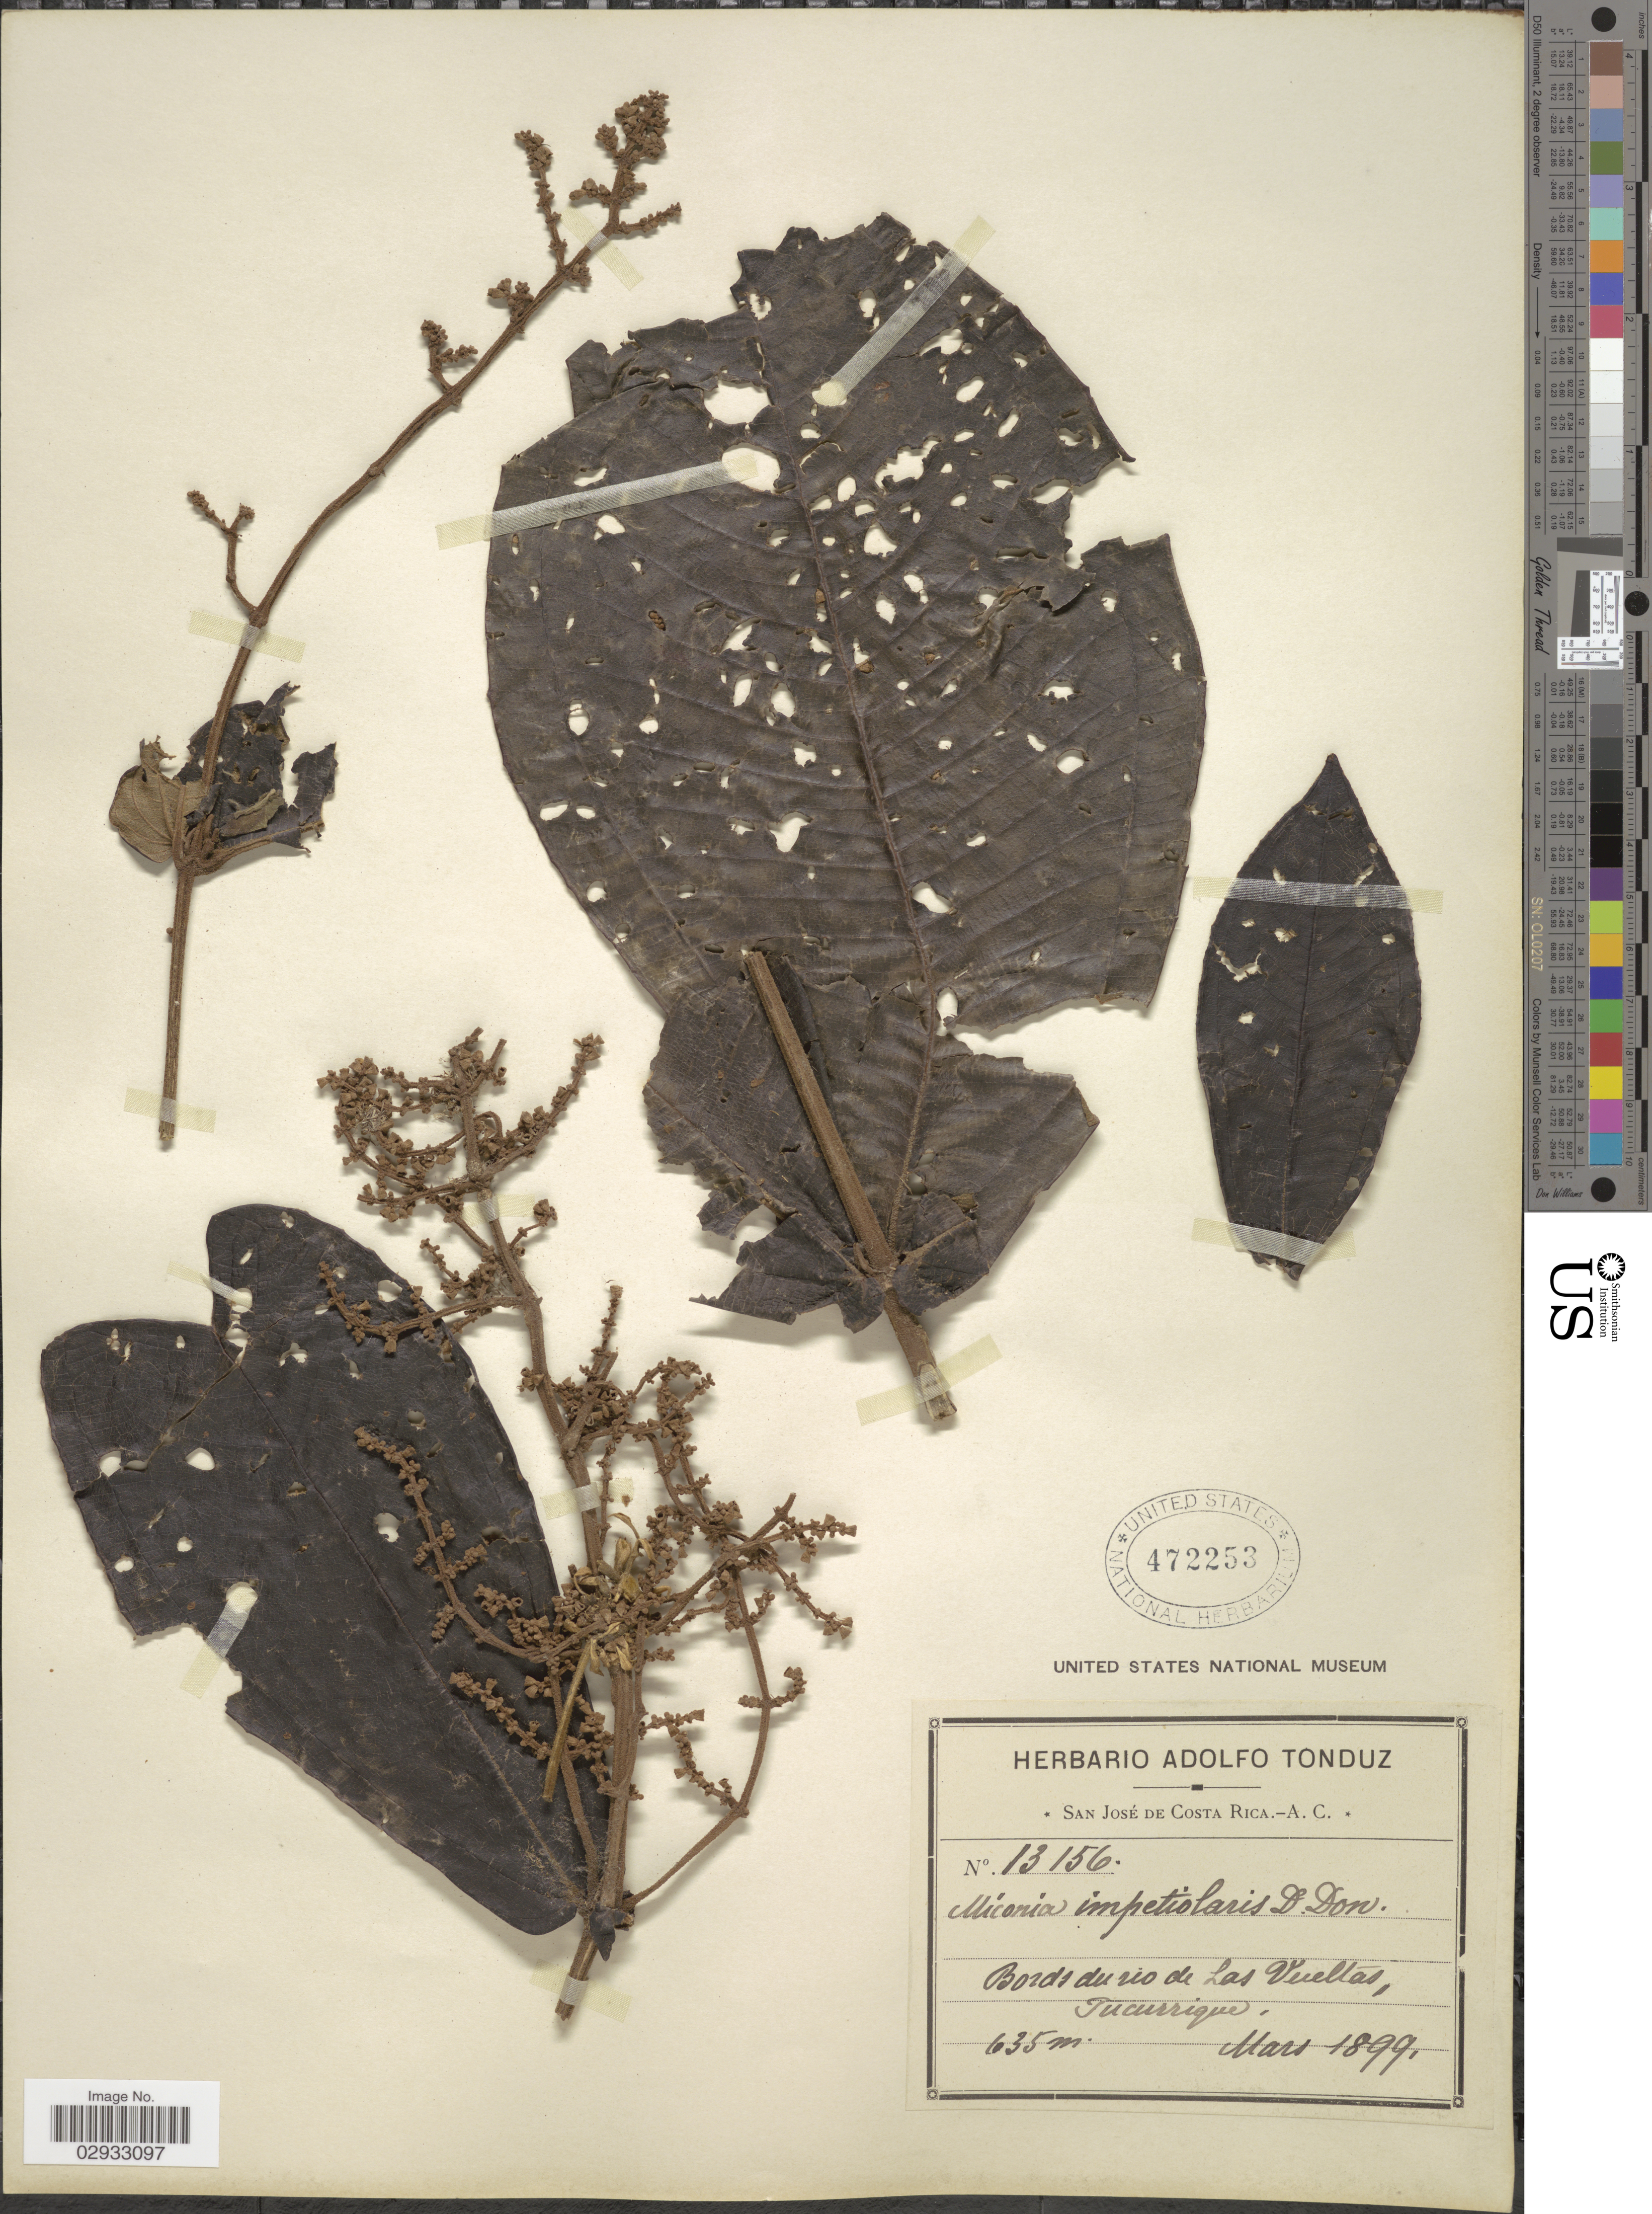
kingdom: Plantae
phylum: Tracheophyta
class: Magnoliopsida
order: Myrtales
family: Melastomataceae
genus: Miconia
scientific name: Miconia impetiolaris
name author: (Sw.) D. Don ex DC.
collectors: ex Herb. Adolfo Tonduz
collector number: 13156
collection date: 1899-03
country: Costa Rica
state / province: San José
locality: Bords du rio de Las Vueltas, Tucurrique.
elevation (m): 635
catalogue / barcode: US 472253